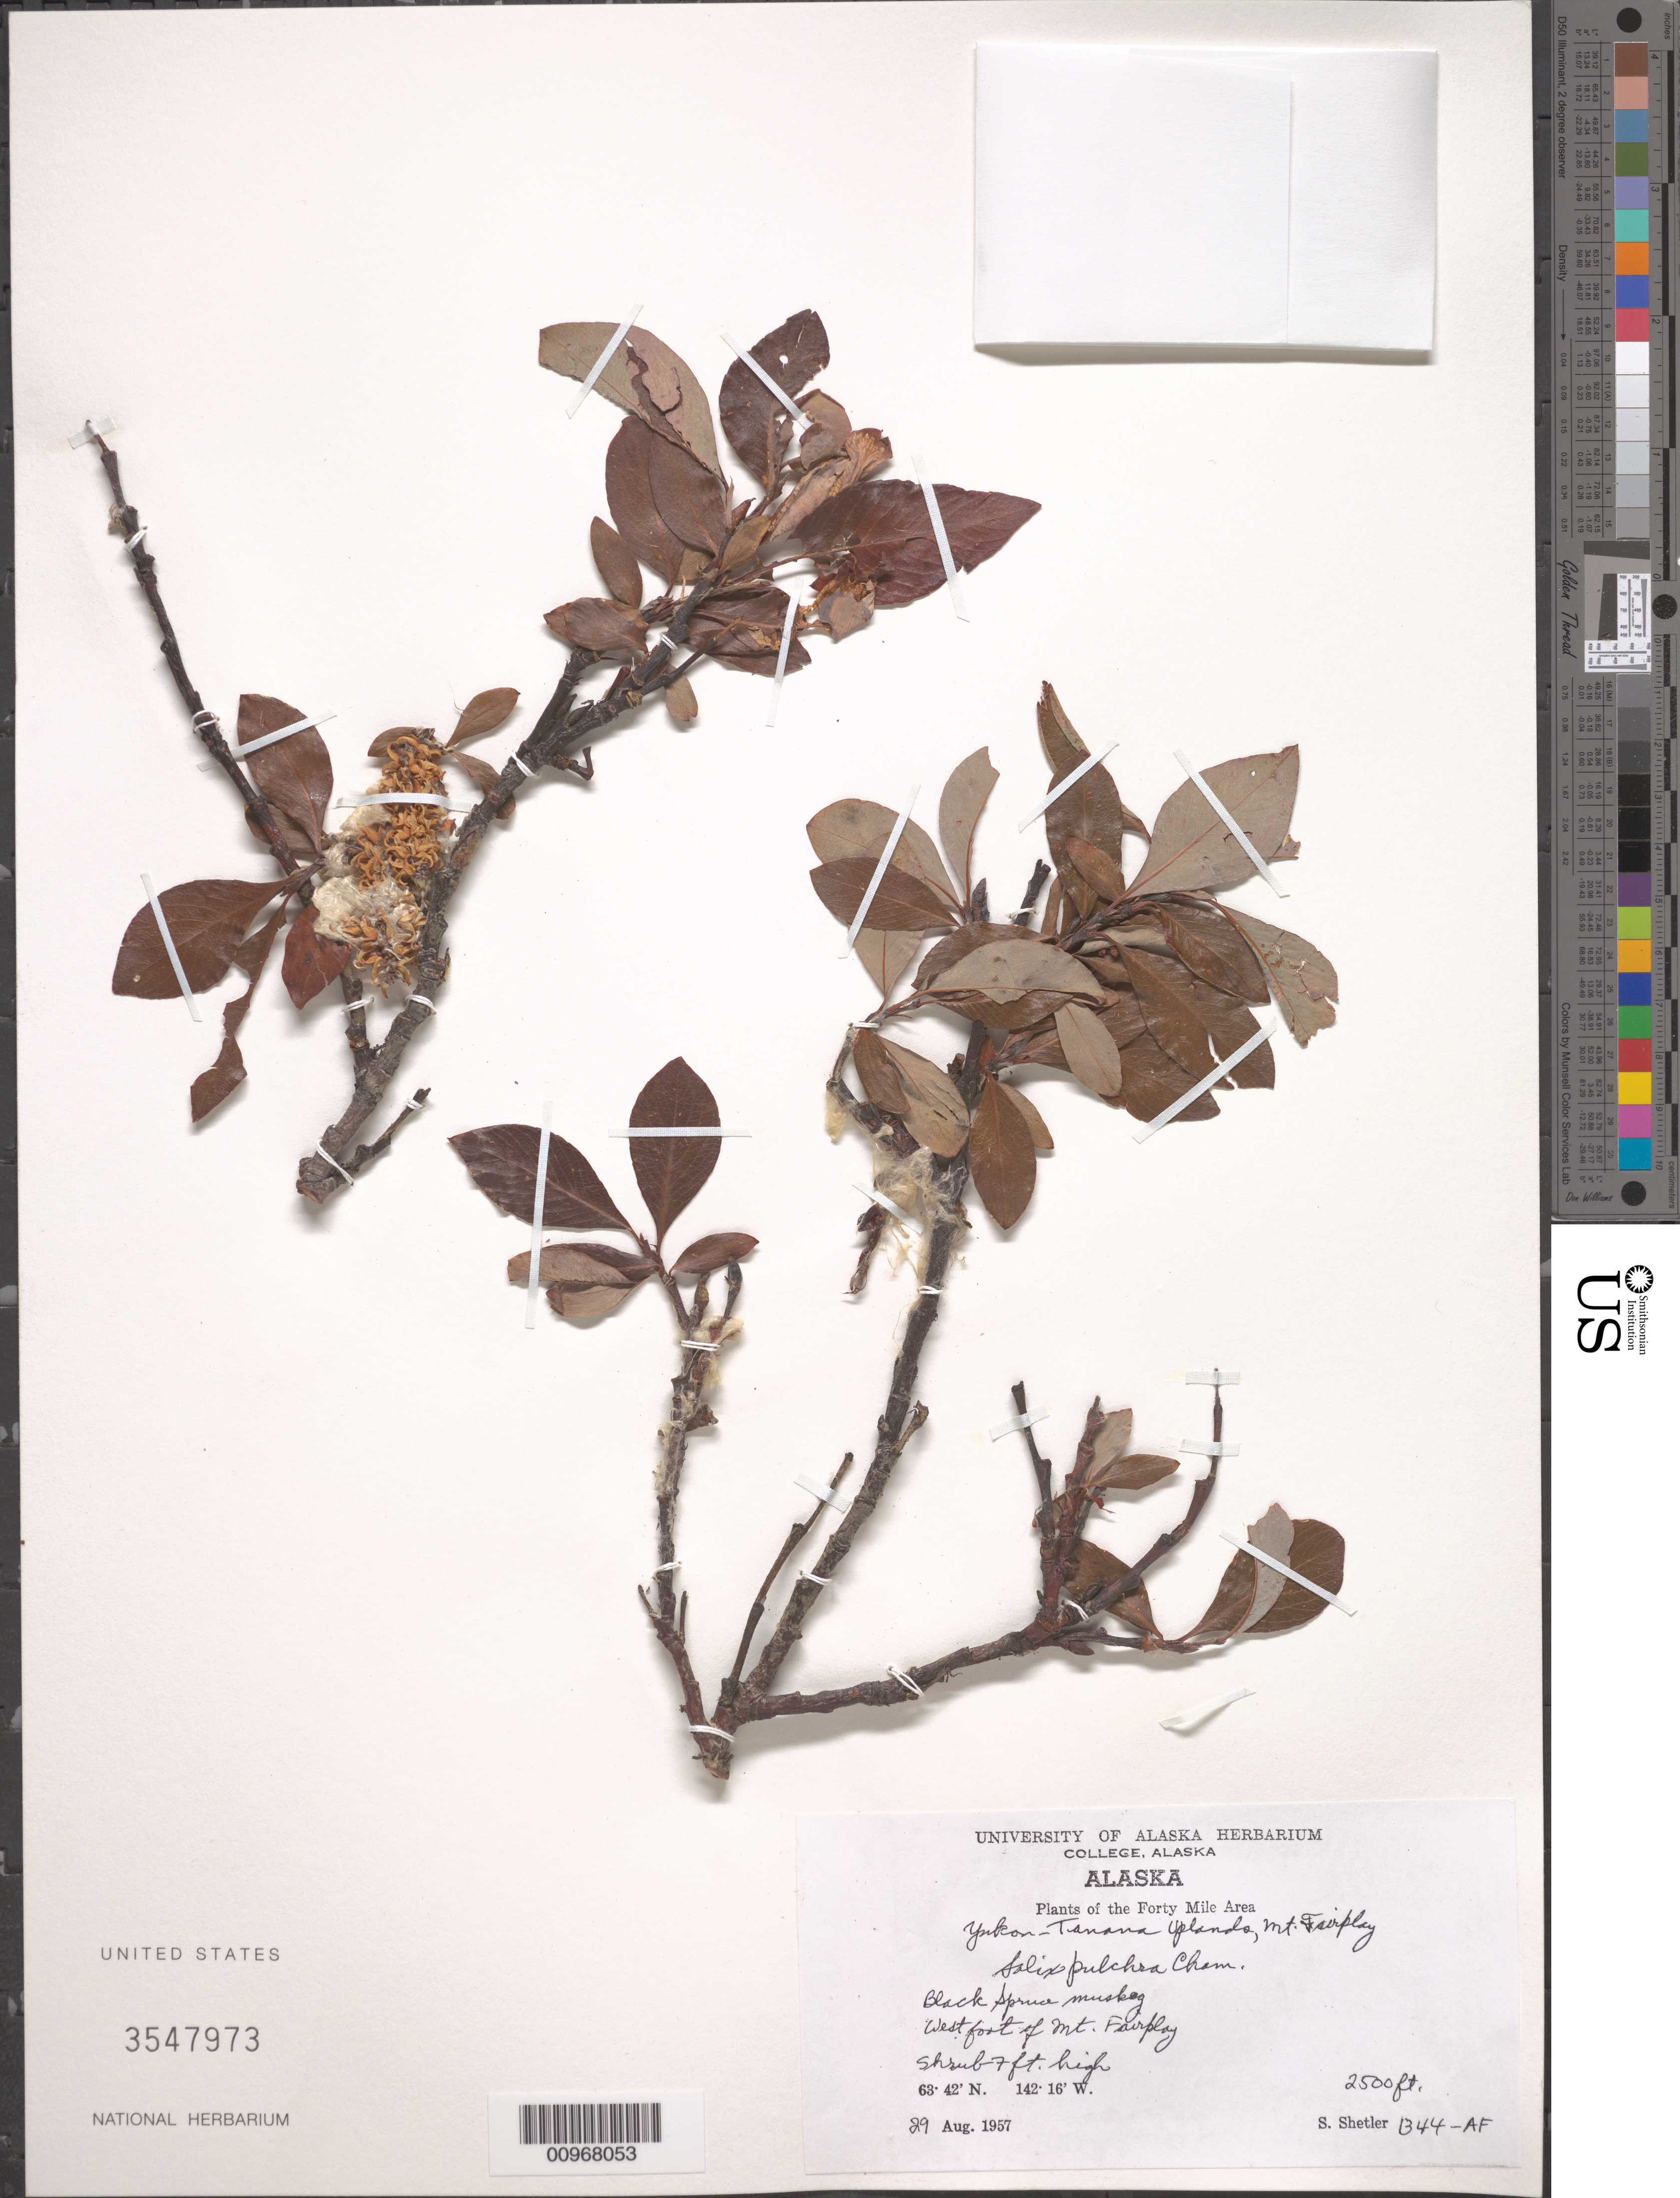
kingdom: Plantae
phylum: Tracheophyta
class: Magnoliopsida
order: Malpighiales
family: Salicaceae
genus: Salix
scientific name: Salix pulchra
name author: Cham.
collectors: S. Shetler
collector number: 1344-AF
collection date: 1957-08-29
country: United States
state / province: Alaska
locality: Forty Mile Area. Yukon-Tanana Uplands, Mt. Fairplay. West foot of Mt. Fairplay.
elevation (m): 762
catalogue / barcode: US 3547973